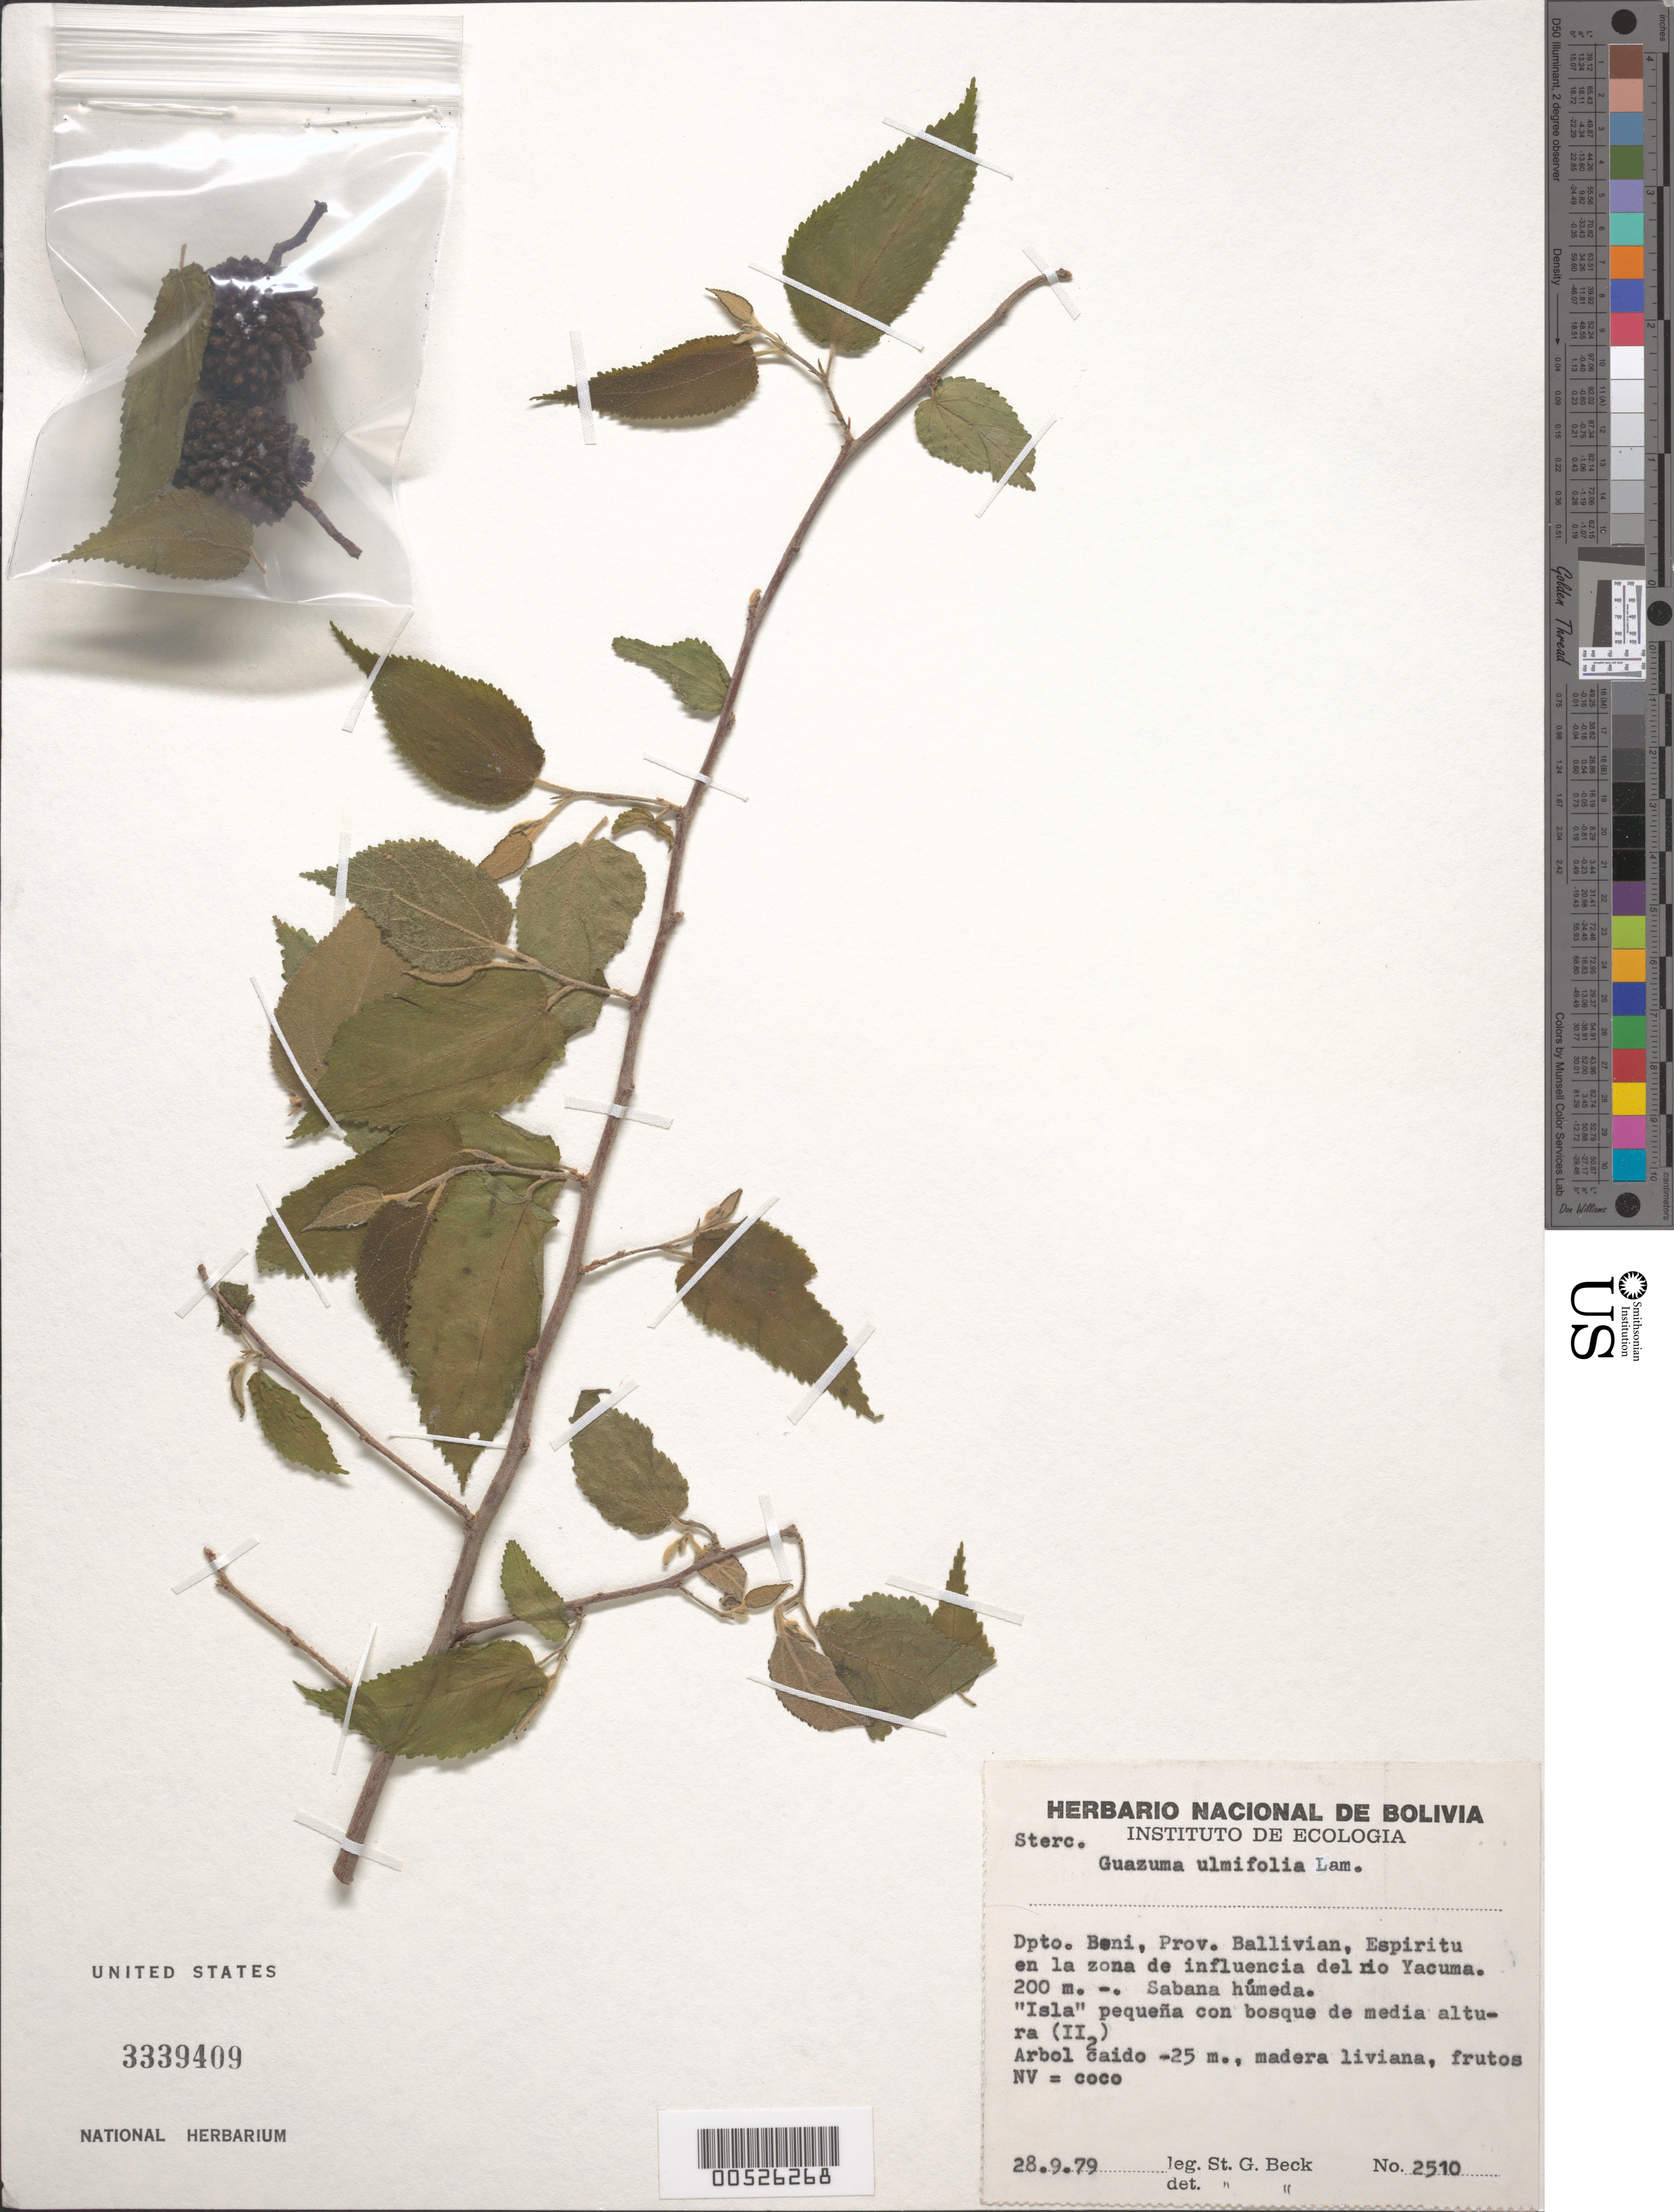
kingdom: Plantae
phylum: Tracheophyta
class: Magnoliopsida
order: Malvales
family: Malvaceae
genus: Guazuma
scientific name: Guazuma ulmifolia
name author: Lam.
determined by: Beck, S. G.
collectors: S. G. Beck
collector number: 2510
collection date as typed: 28 Sep 1979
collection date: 1979-09-28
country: Bolivia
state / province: Beni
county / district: General José Ballivián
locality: Espirito en la Zona de Influencia del Rio Yacuma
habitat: Sabana húmeda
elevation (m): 200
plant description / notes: Common name: Coco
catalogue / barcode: US 3339409